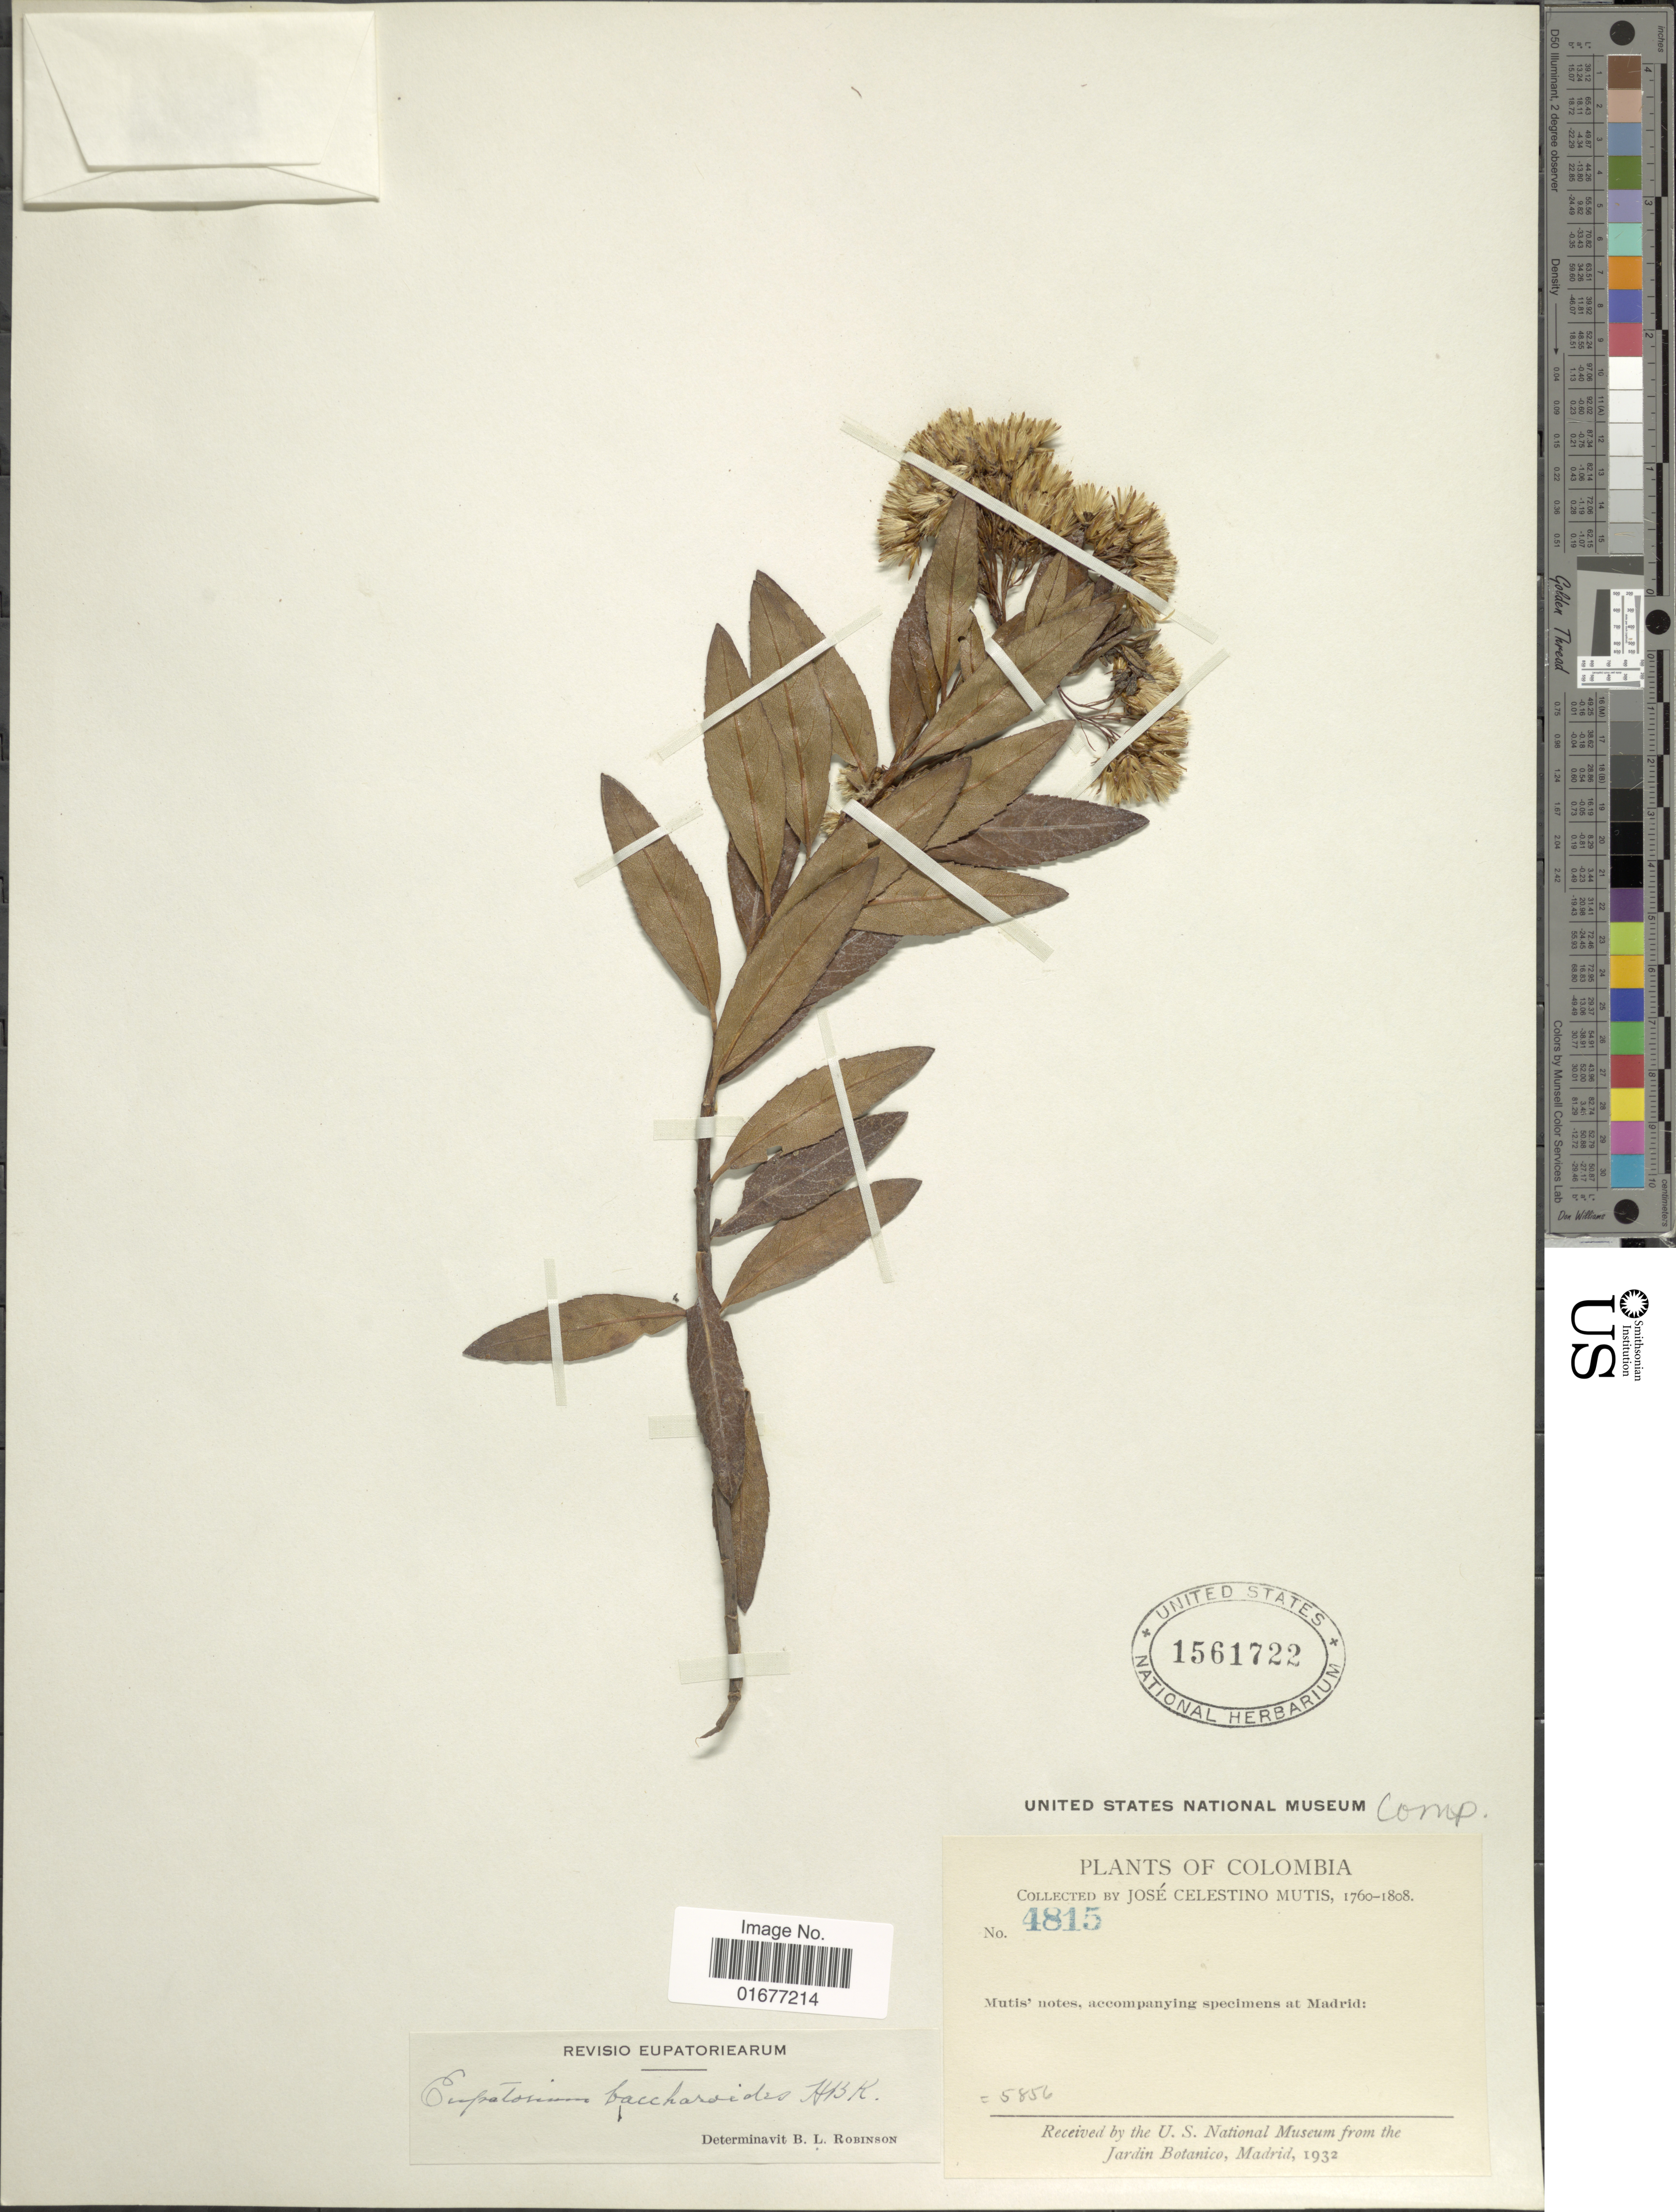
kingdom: Plantae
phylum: Tracheophyta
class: Magnoliopsida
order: Asterales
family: Asteraceae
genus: Ageratina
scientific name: Ageratina baccharoides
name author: (Kunth) R.M. King & H. Rob.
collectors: J. C. B. Mutis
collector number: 4815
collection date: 1760/1808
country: Colombia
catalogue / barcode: US 1561722